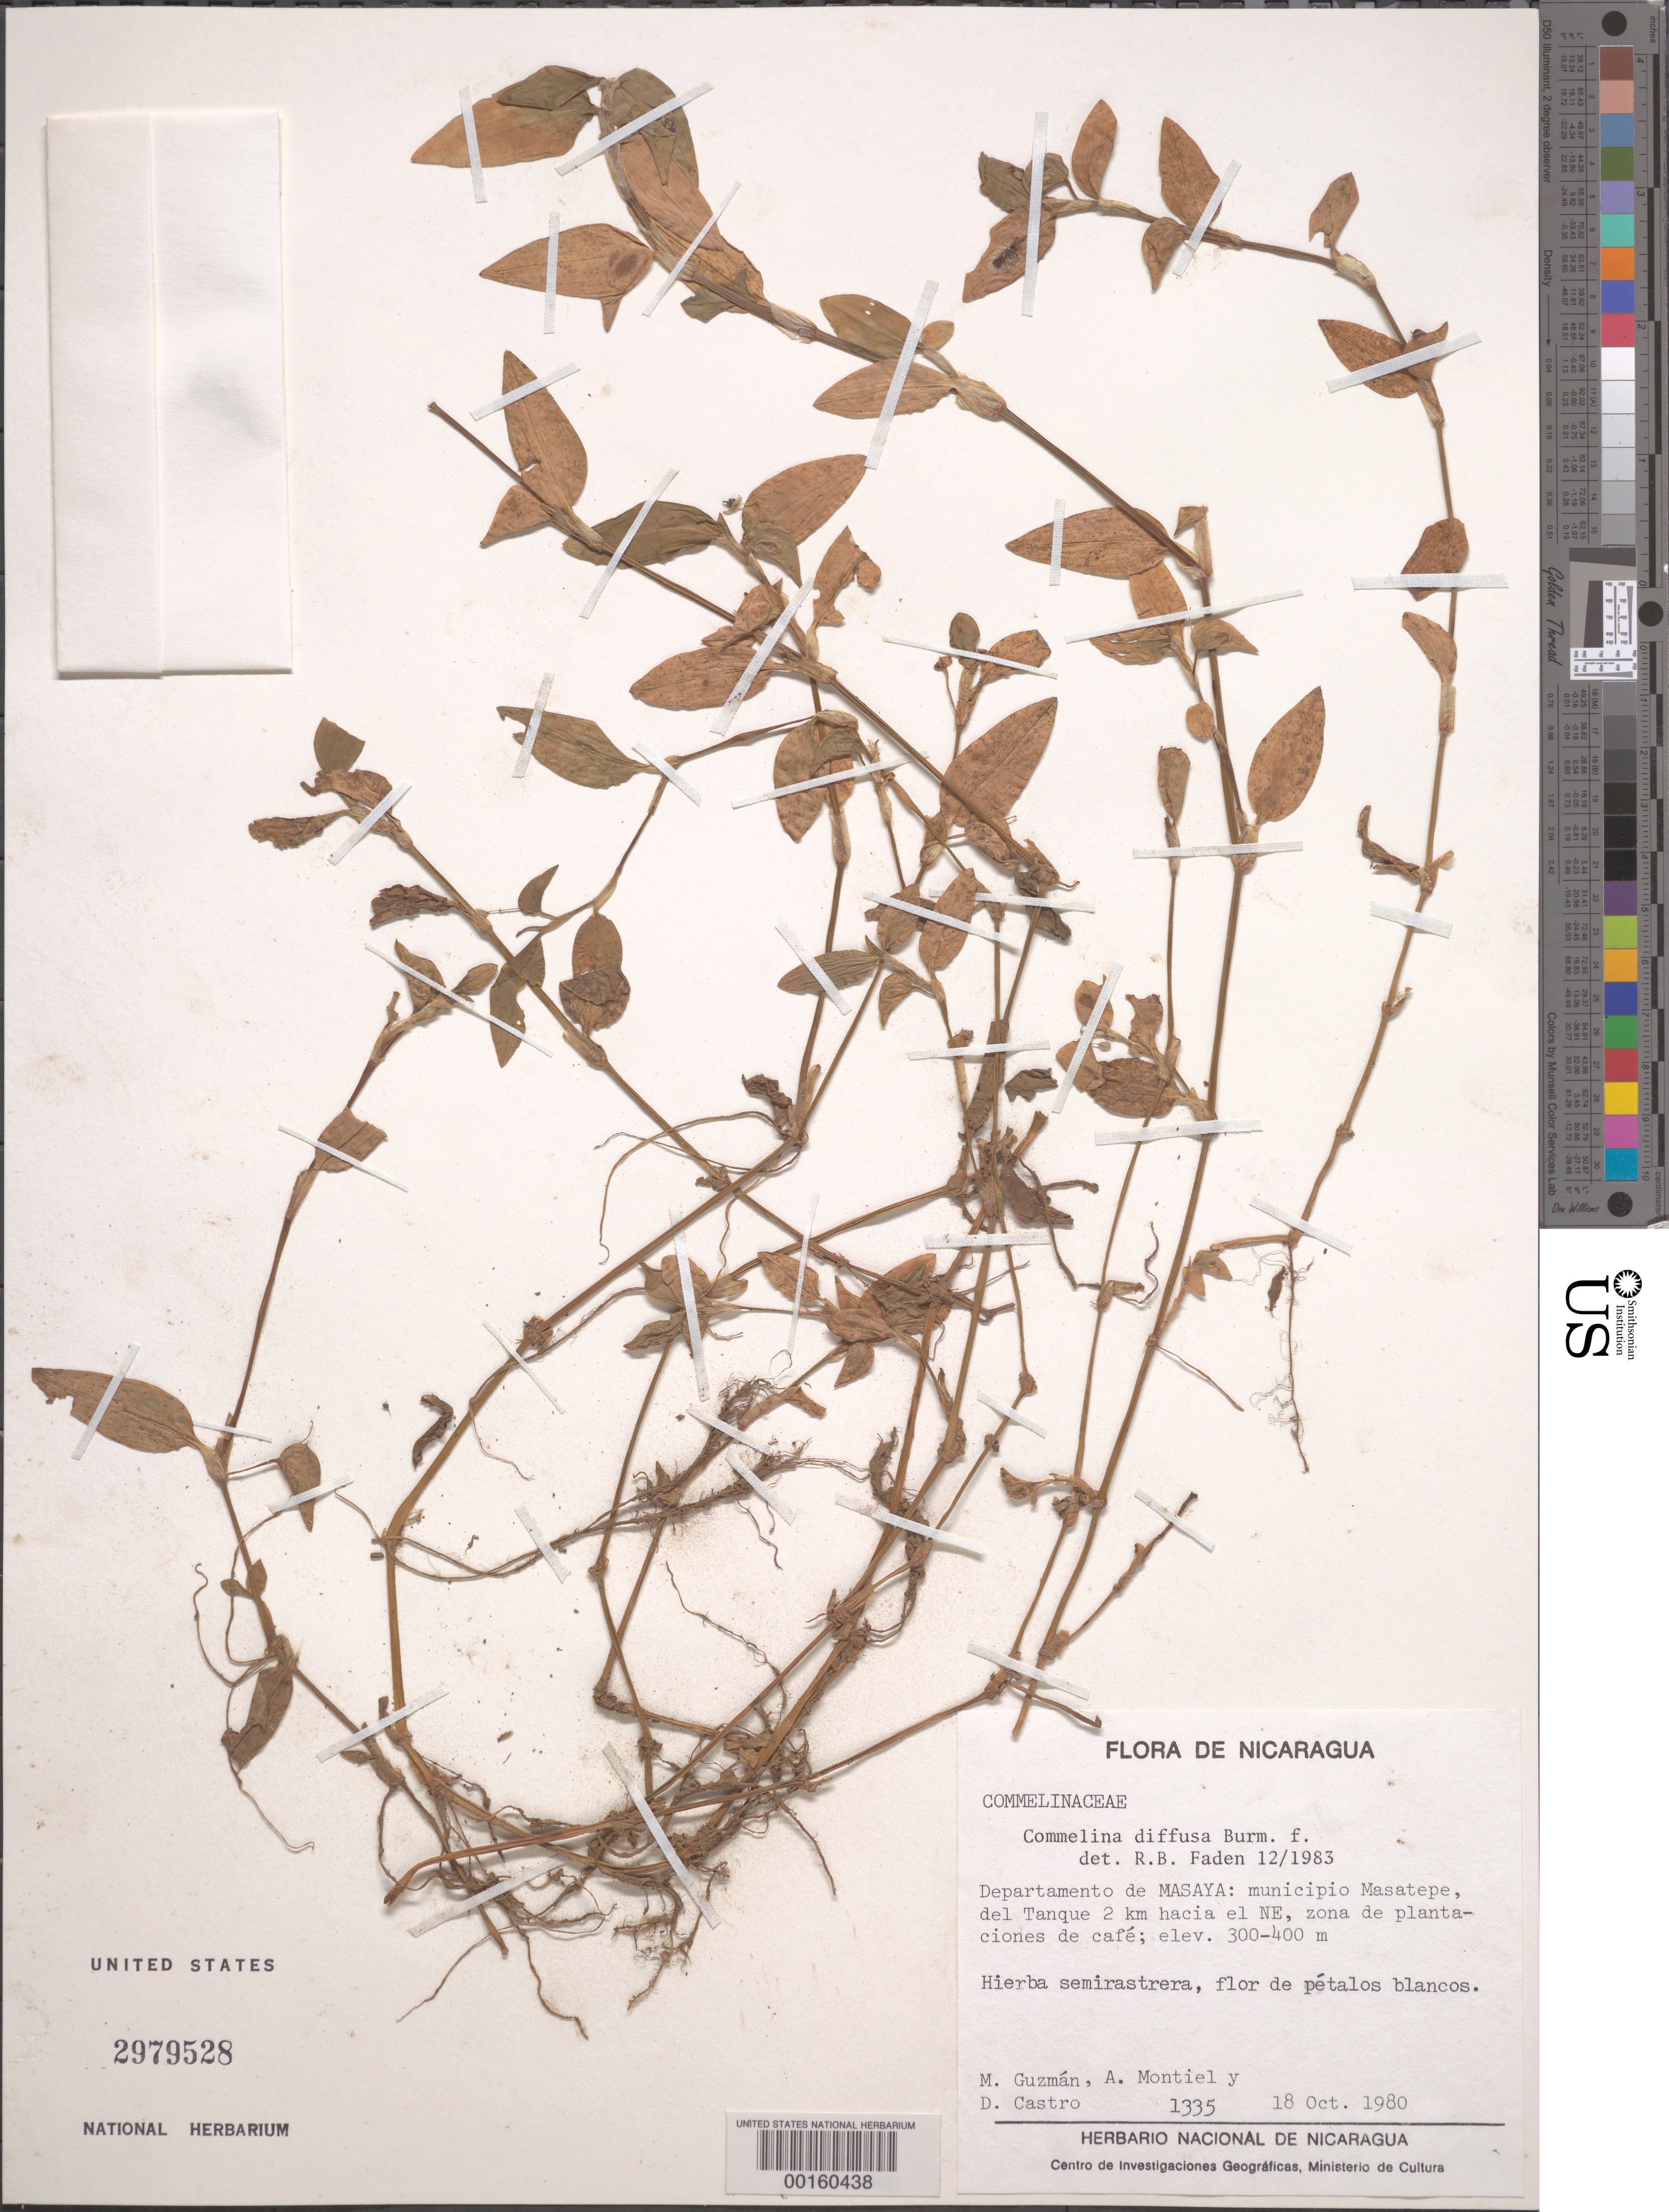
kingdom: Plantae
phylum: Tracheophyta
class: Liliopsida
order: Commelinales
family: Commelinaceae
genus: Commelina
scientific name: Commelina diffusa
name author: Burm. f.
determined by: Faden, Robert B., (US), Smithsonian Institution - National Museum of Natural History (UNITED STATES)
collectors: M. Guzman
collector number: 1335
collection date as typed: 18 Oct 1980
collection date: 1980-10-18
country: Nicaragua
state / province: Masaya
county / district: Masatepe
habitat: Coffee plantations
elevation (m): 300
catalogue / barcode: US 2979528